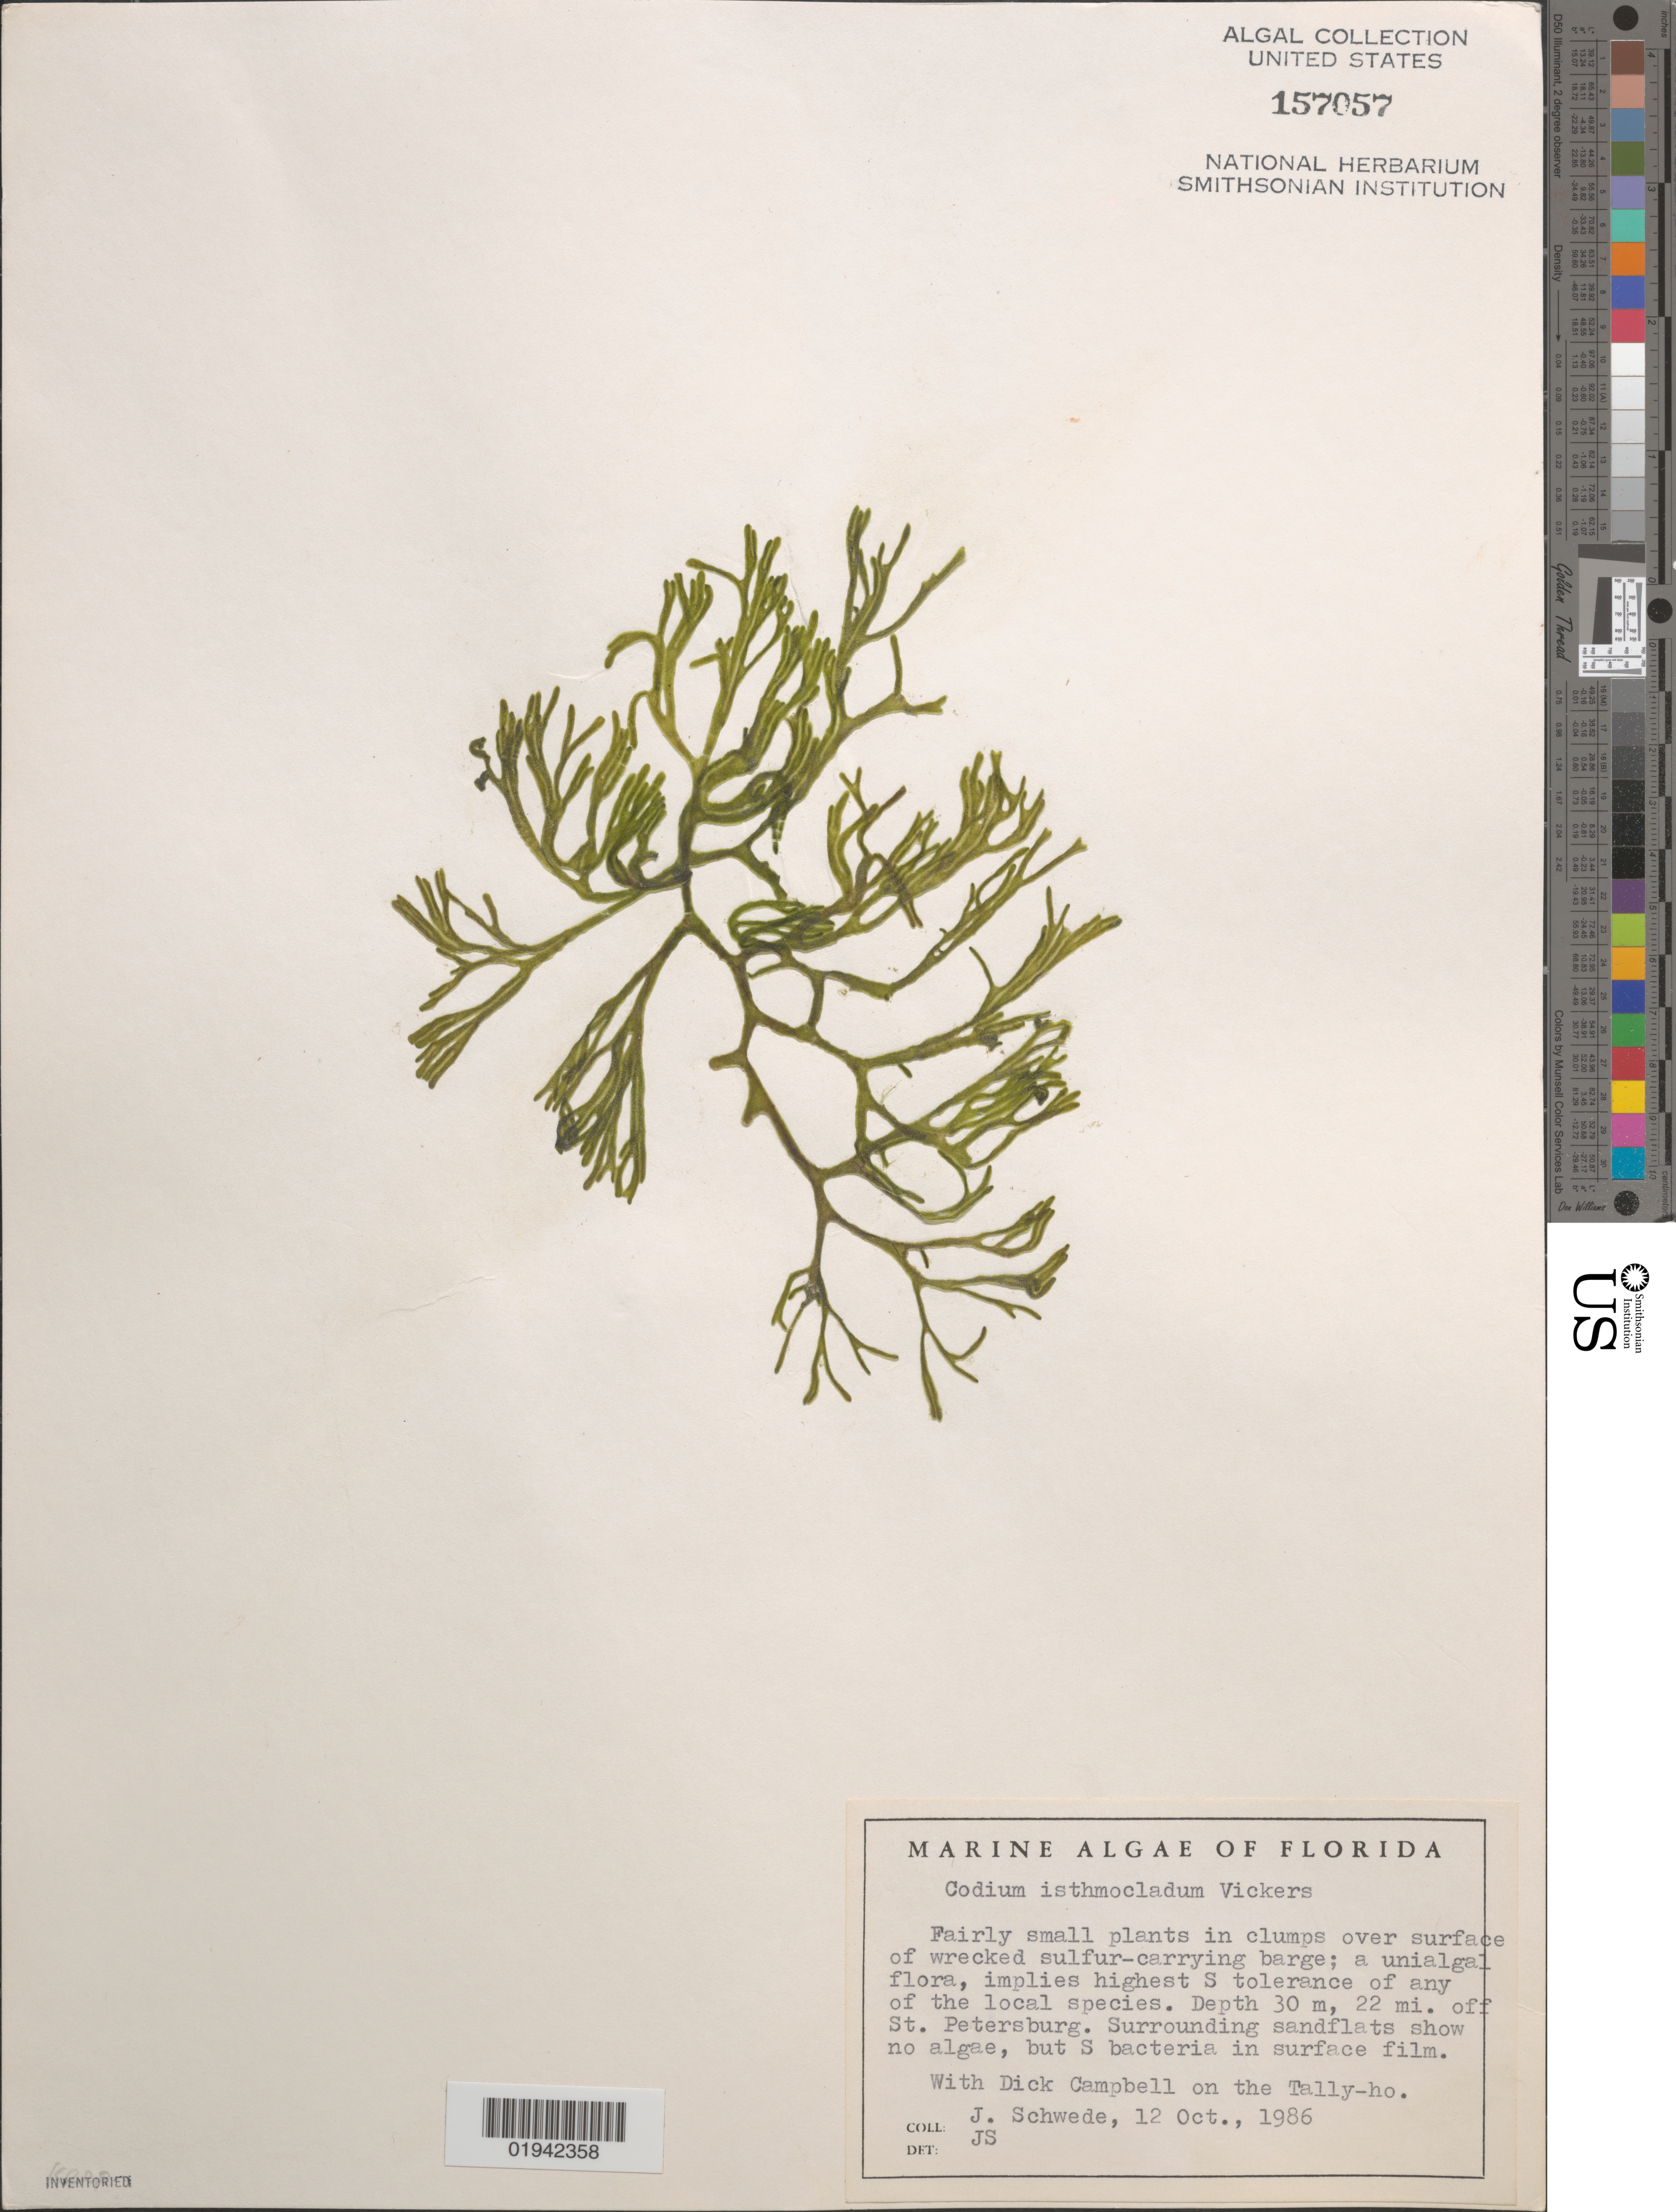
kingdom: Plantae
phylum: Chlorophyta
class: Ulvophyceae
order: Bryopsidales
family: Codiaceae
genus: Codium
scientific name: Codium isthmocladum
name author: Vickers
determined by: Schwede, J., (UNITED STATES)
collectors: J. Schwede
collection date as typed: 12 Oct 1986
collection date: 1986-10-12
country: United States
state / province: Florida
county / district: Pinellas County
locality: Wreck 22 miles off St. Petersburg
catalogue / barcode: US 157057